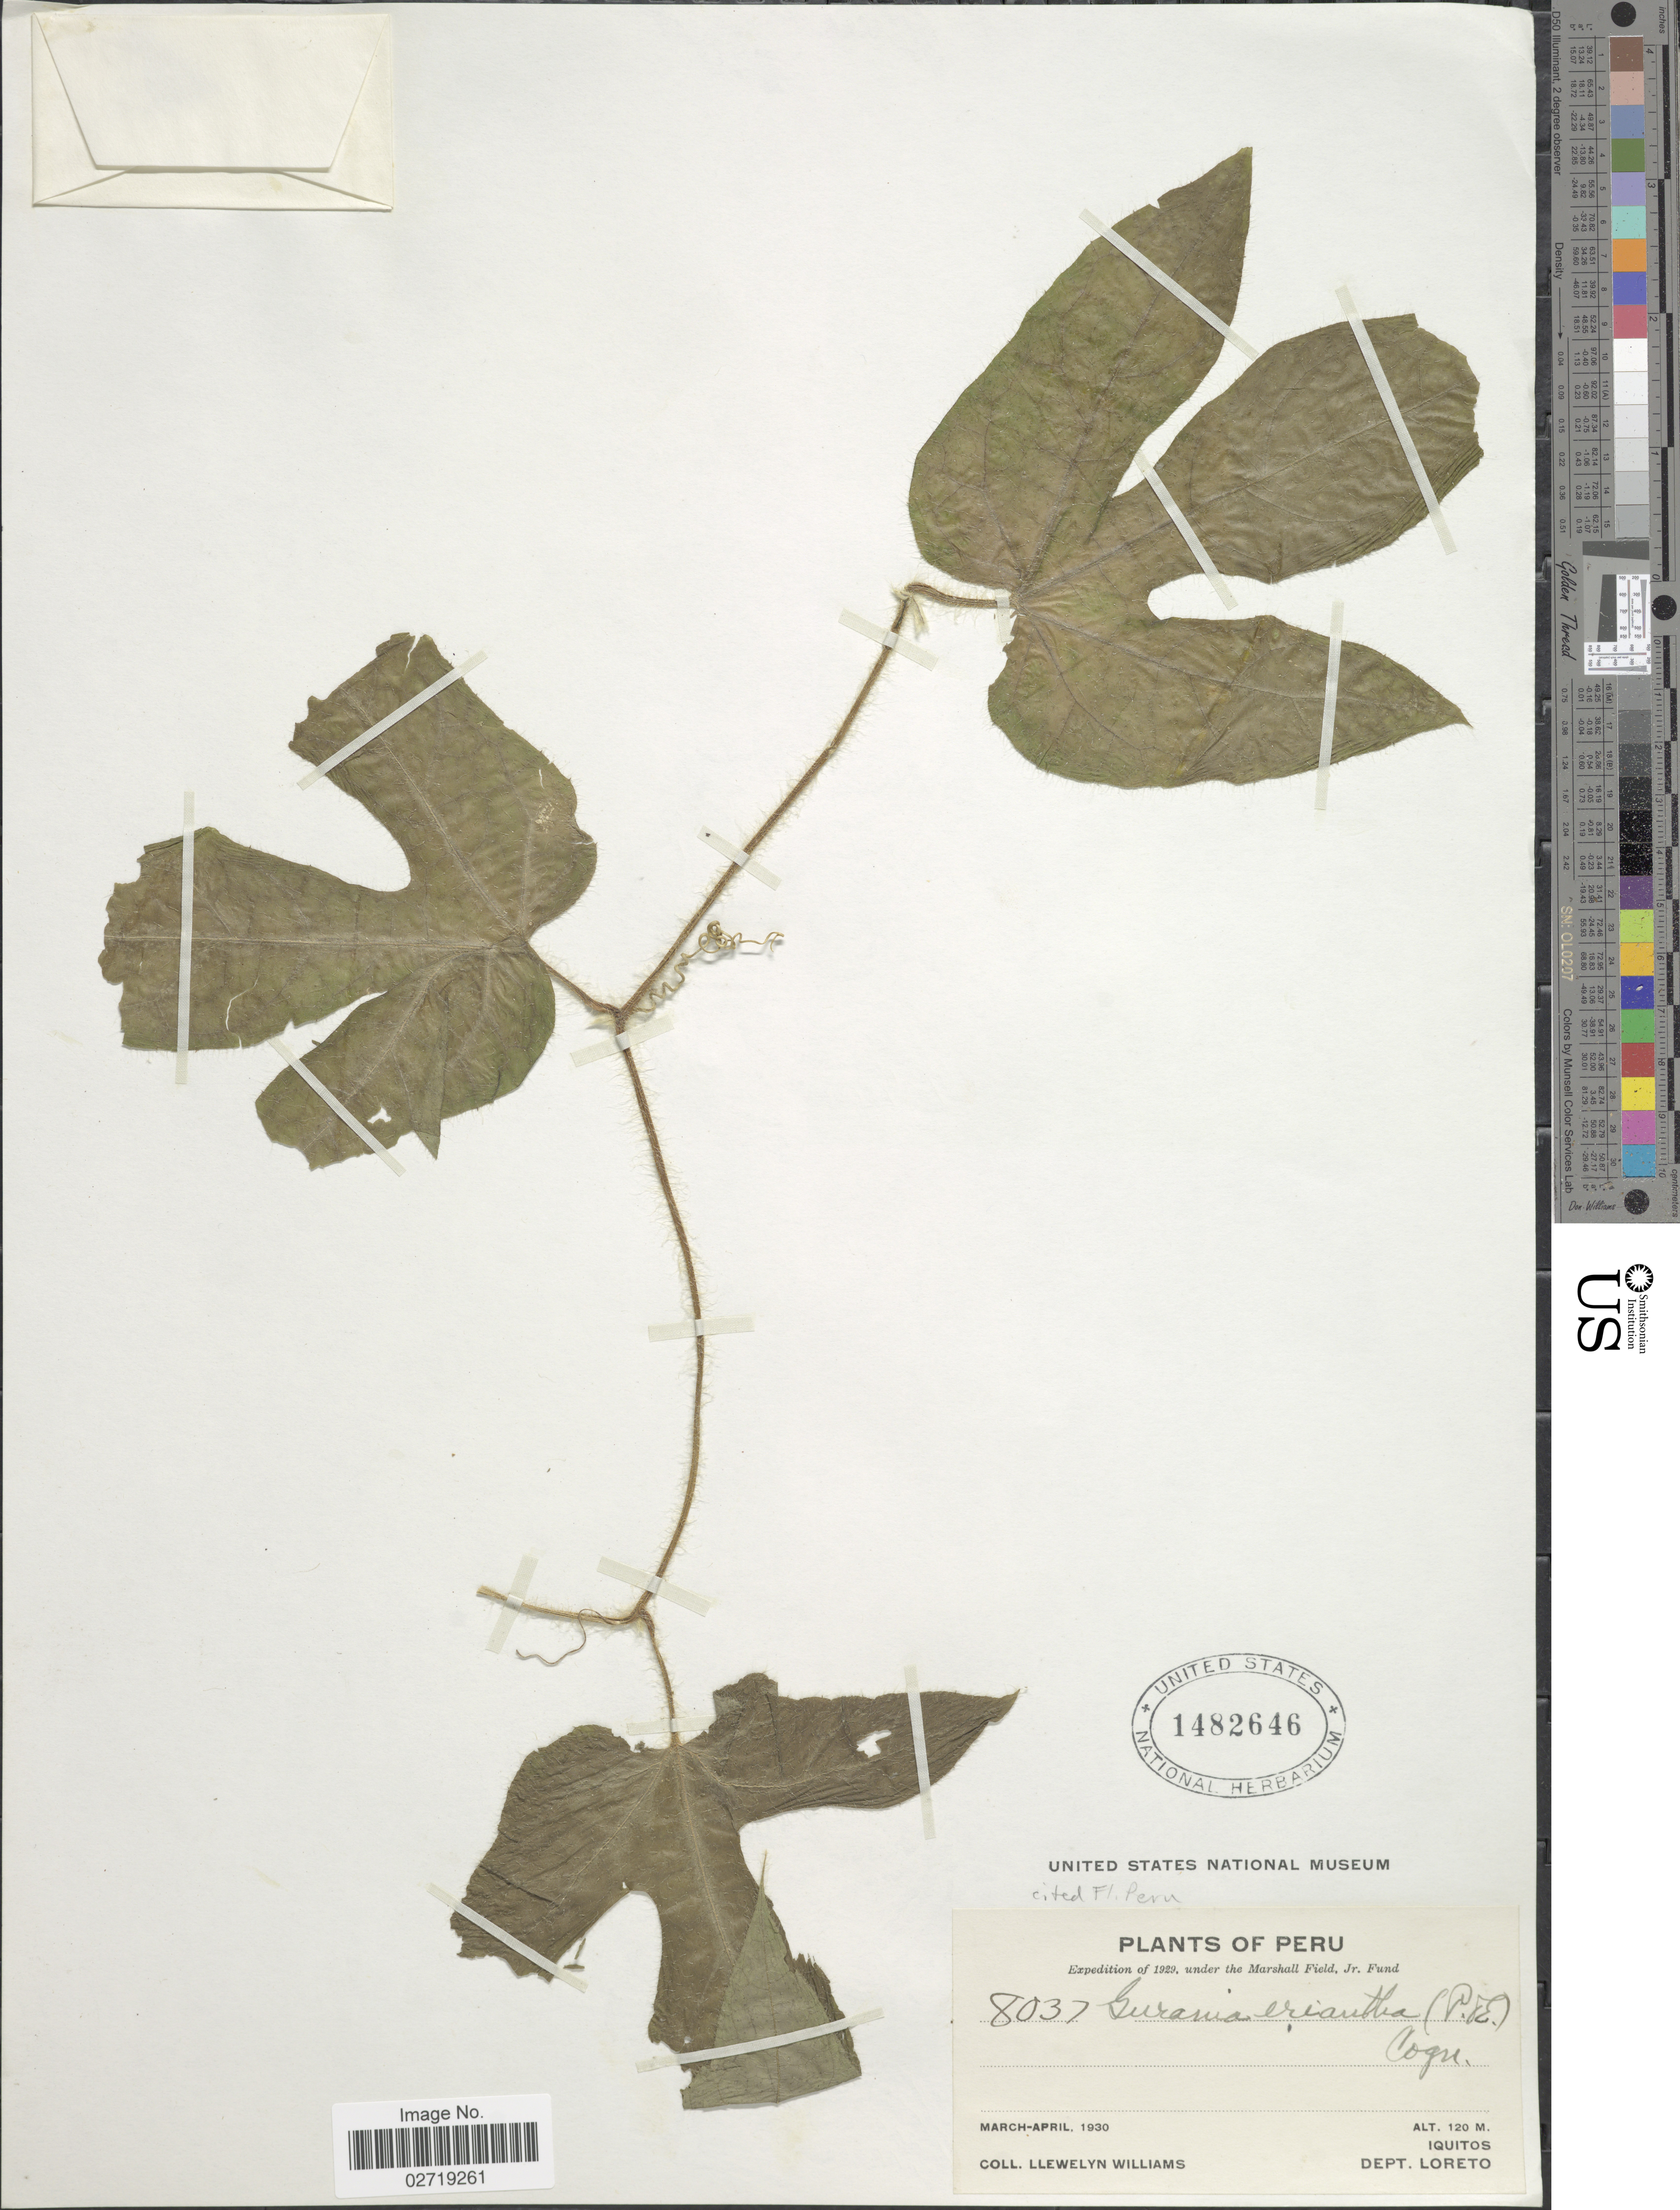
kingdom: Plantae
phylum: Tracheophyta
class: Magnoliopsida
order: Cucurbitales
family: Cucurbitaceae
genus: Gurania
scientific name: Gurania eriantha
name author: (Poepp. & Endl.) Cogn.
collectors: Ll. Williams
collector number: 8037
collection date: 1930-03/1930-04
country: Peru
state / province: Loreto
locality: Iquitos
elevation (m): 120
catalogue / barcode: US 1482646